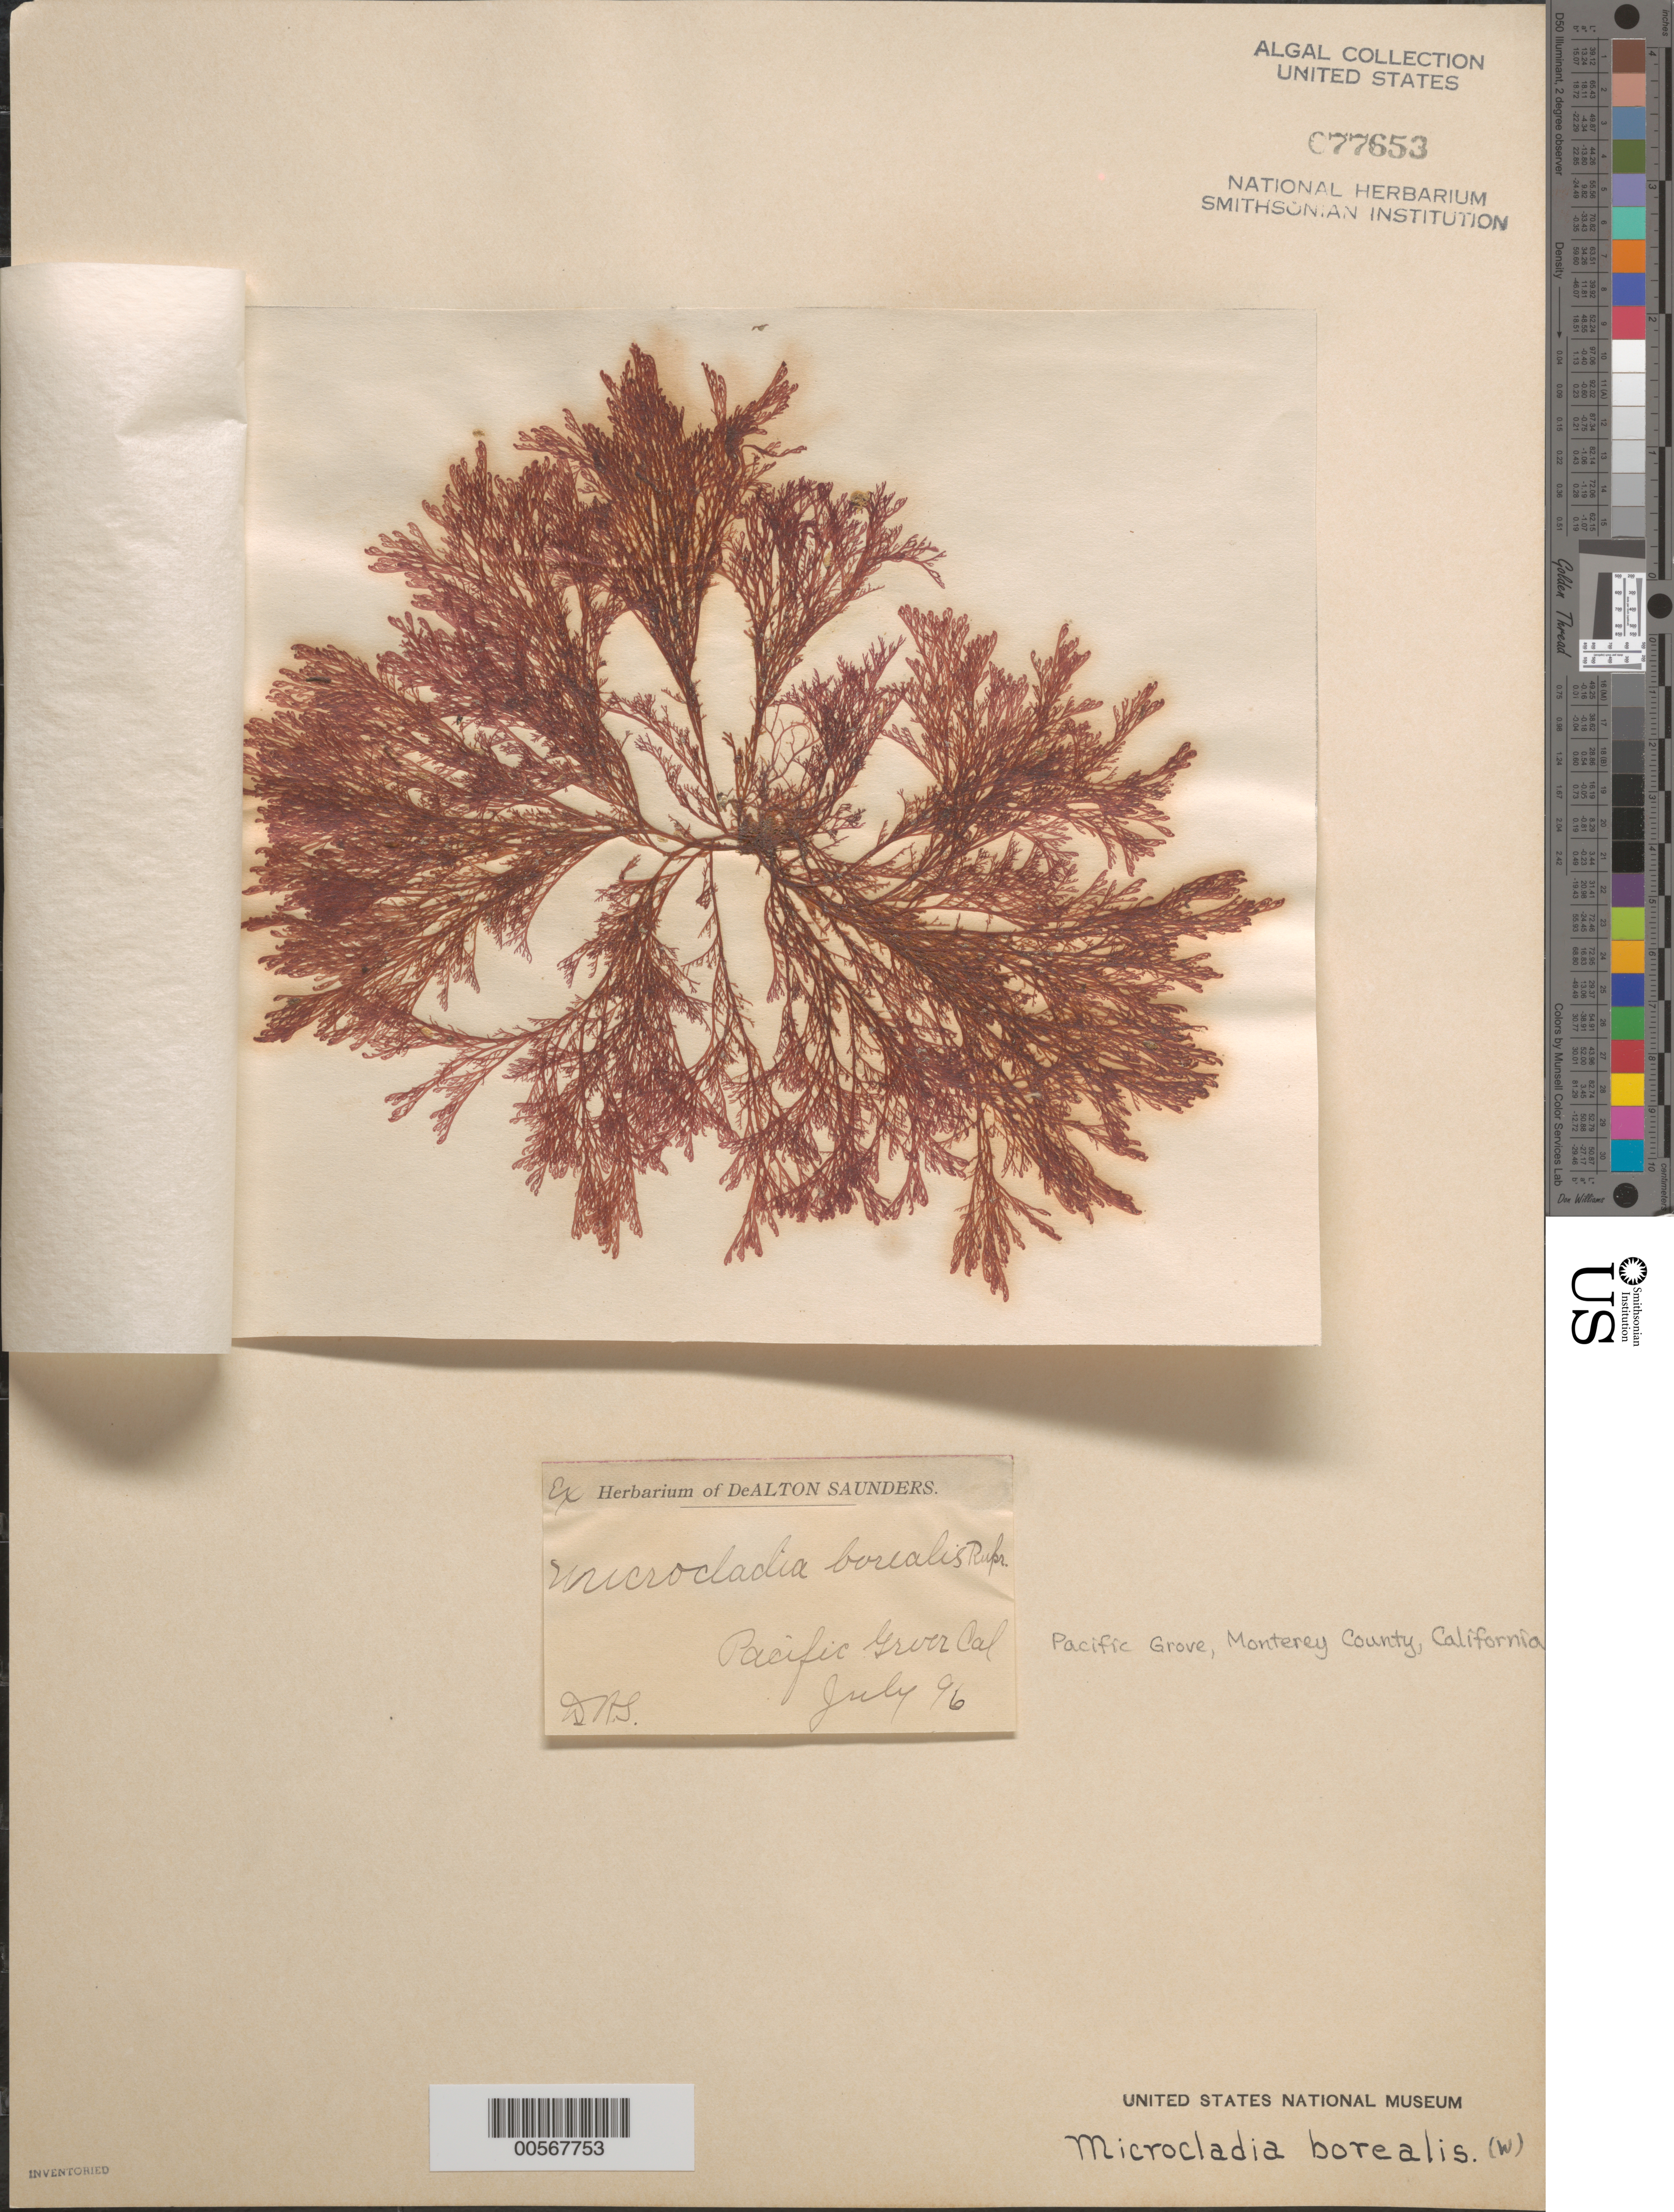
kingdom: Plantae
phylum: Rhodophyta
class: Florideophyceae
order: Ceramiales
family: Ceramiaceae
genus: Microcladia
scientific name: Microcladia borealis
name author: Rupr.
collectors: D. Saunders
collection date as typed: Jul 1896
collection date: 1896-07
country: United States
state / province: California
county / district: Monterey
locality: Pacific Grove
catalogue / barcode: US 77653